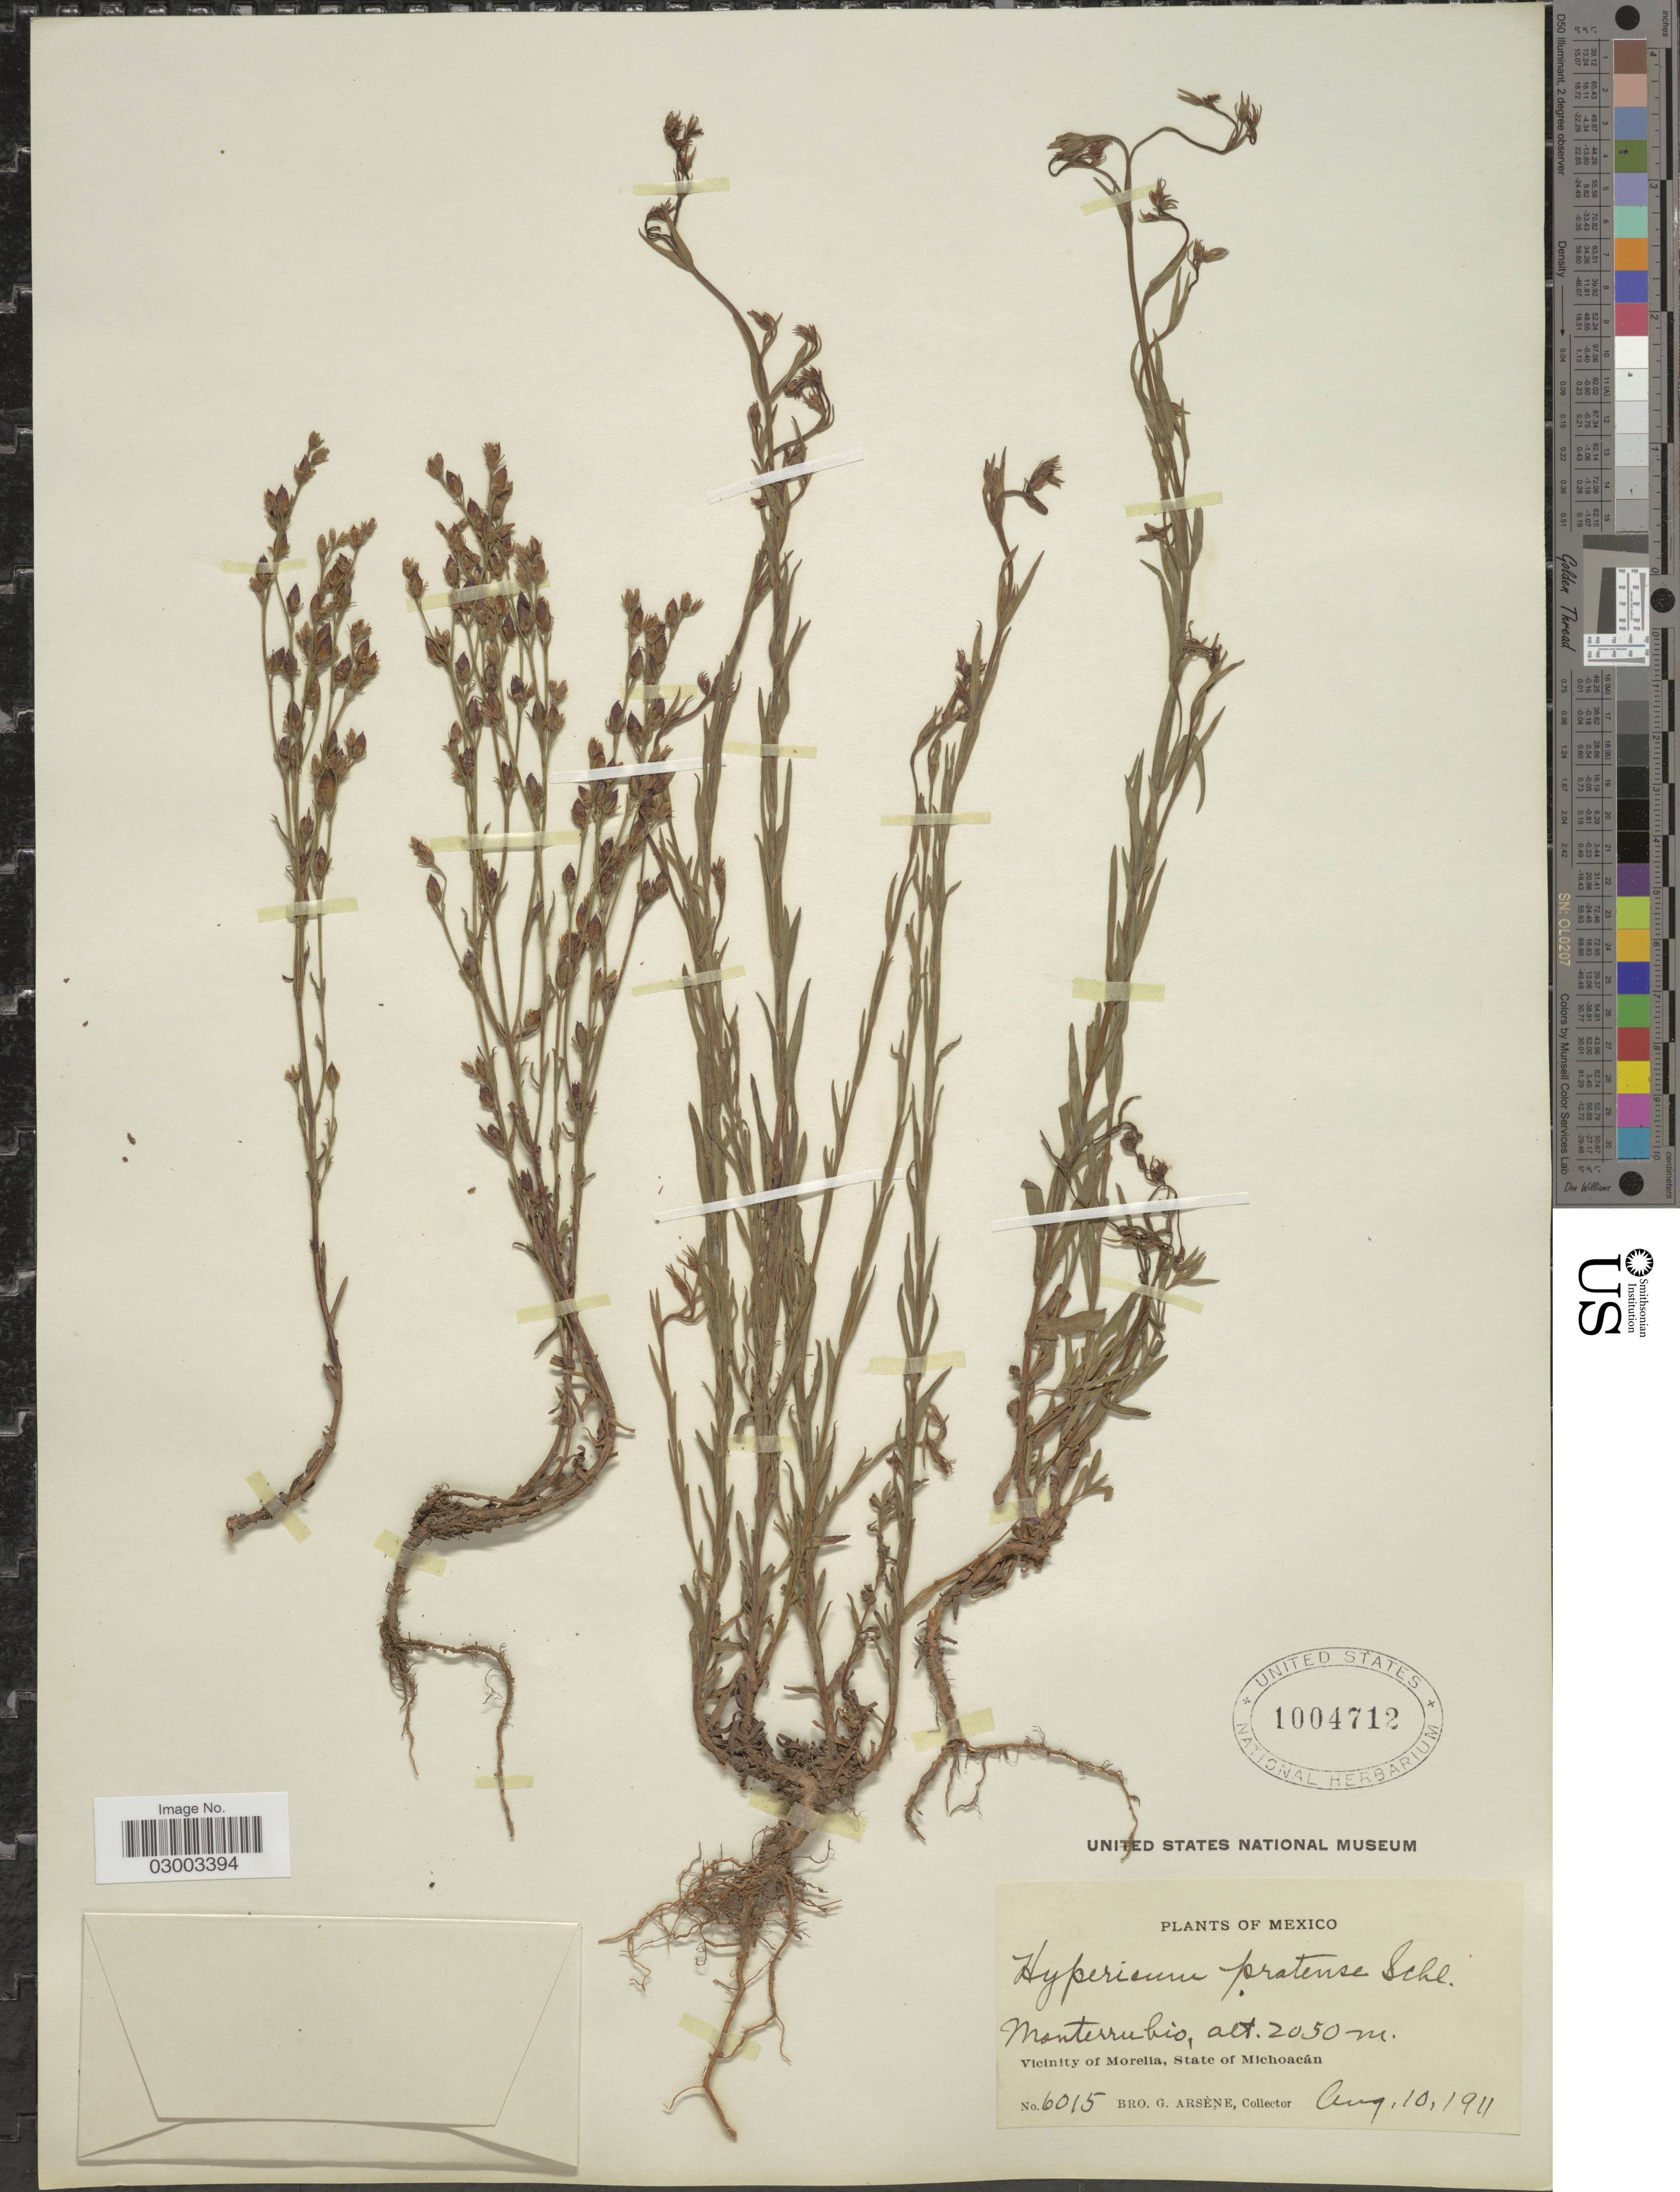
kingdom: Plantae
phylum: Tracheophyta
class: Magnoliopsida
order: Malpighiales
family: Hypericaceae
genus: Hypericum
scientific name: Hypericum silenoides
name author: Juss.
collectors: Bro. G. Arsène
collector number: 6015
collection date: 1911-08-10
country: Mexico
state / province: Michoacán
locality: Monterrubio. Vicinity of Morelia, State of Michoacán.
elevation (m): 2050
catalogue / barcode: US 1004712